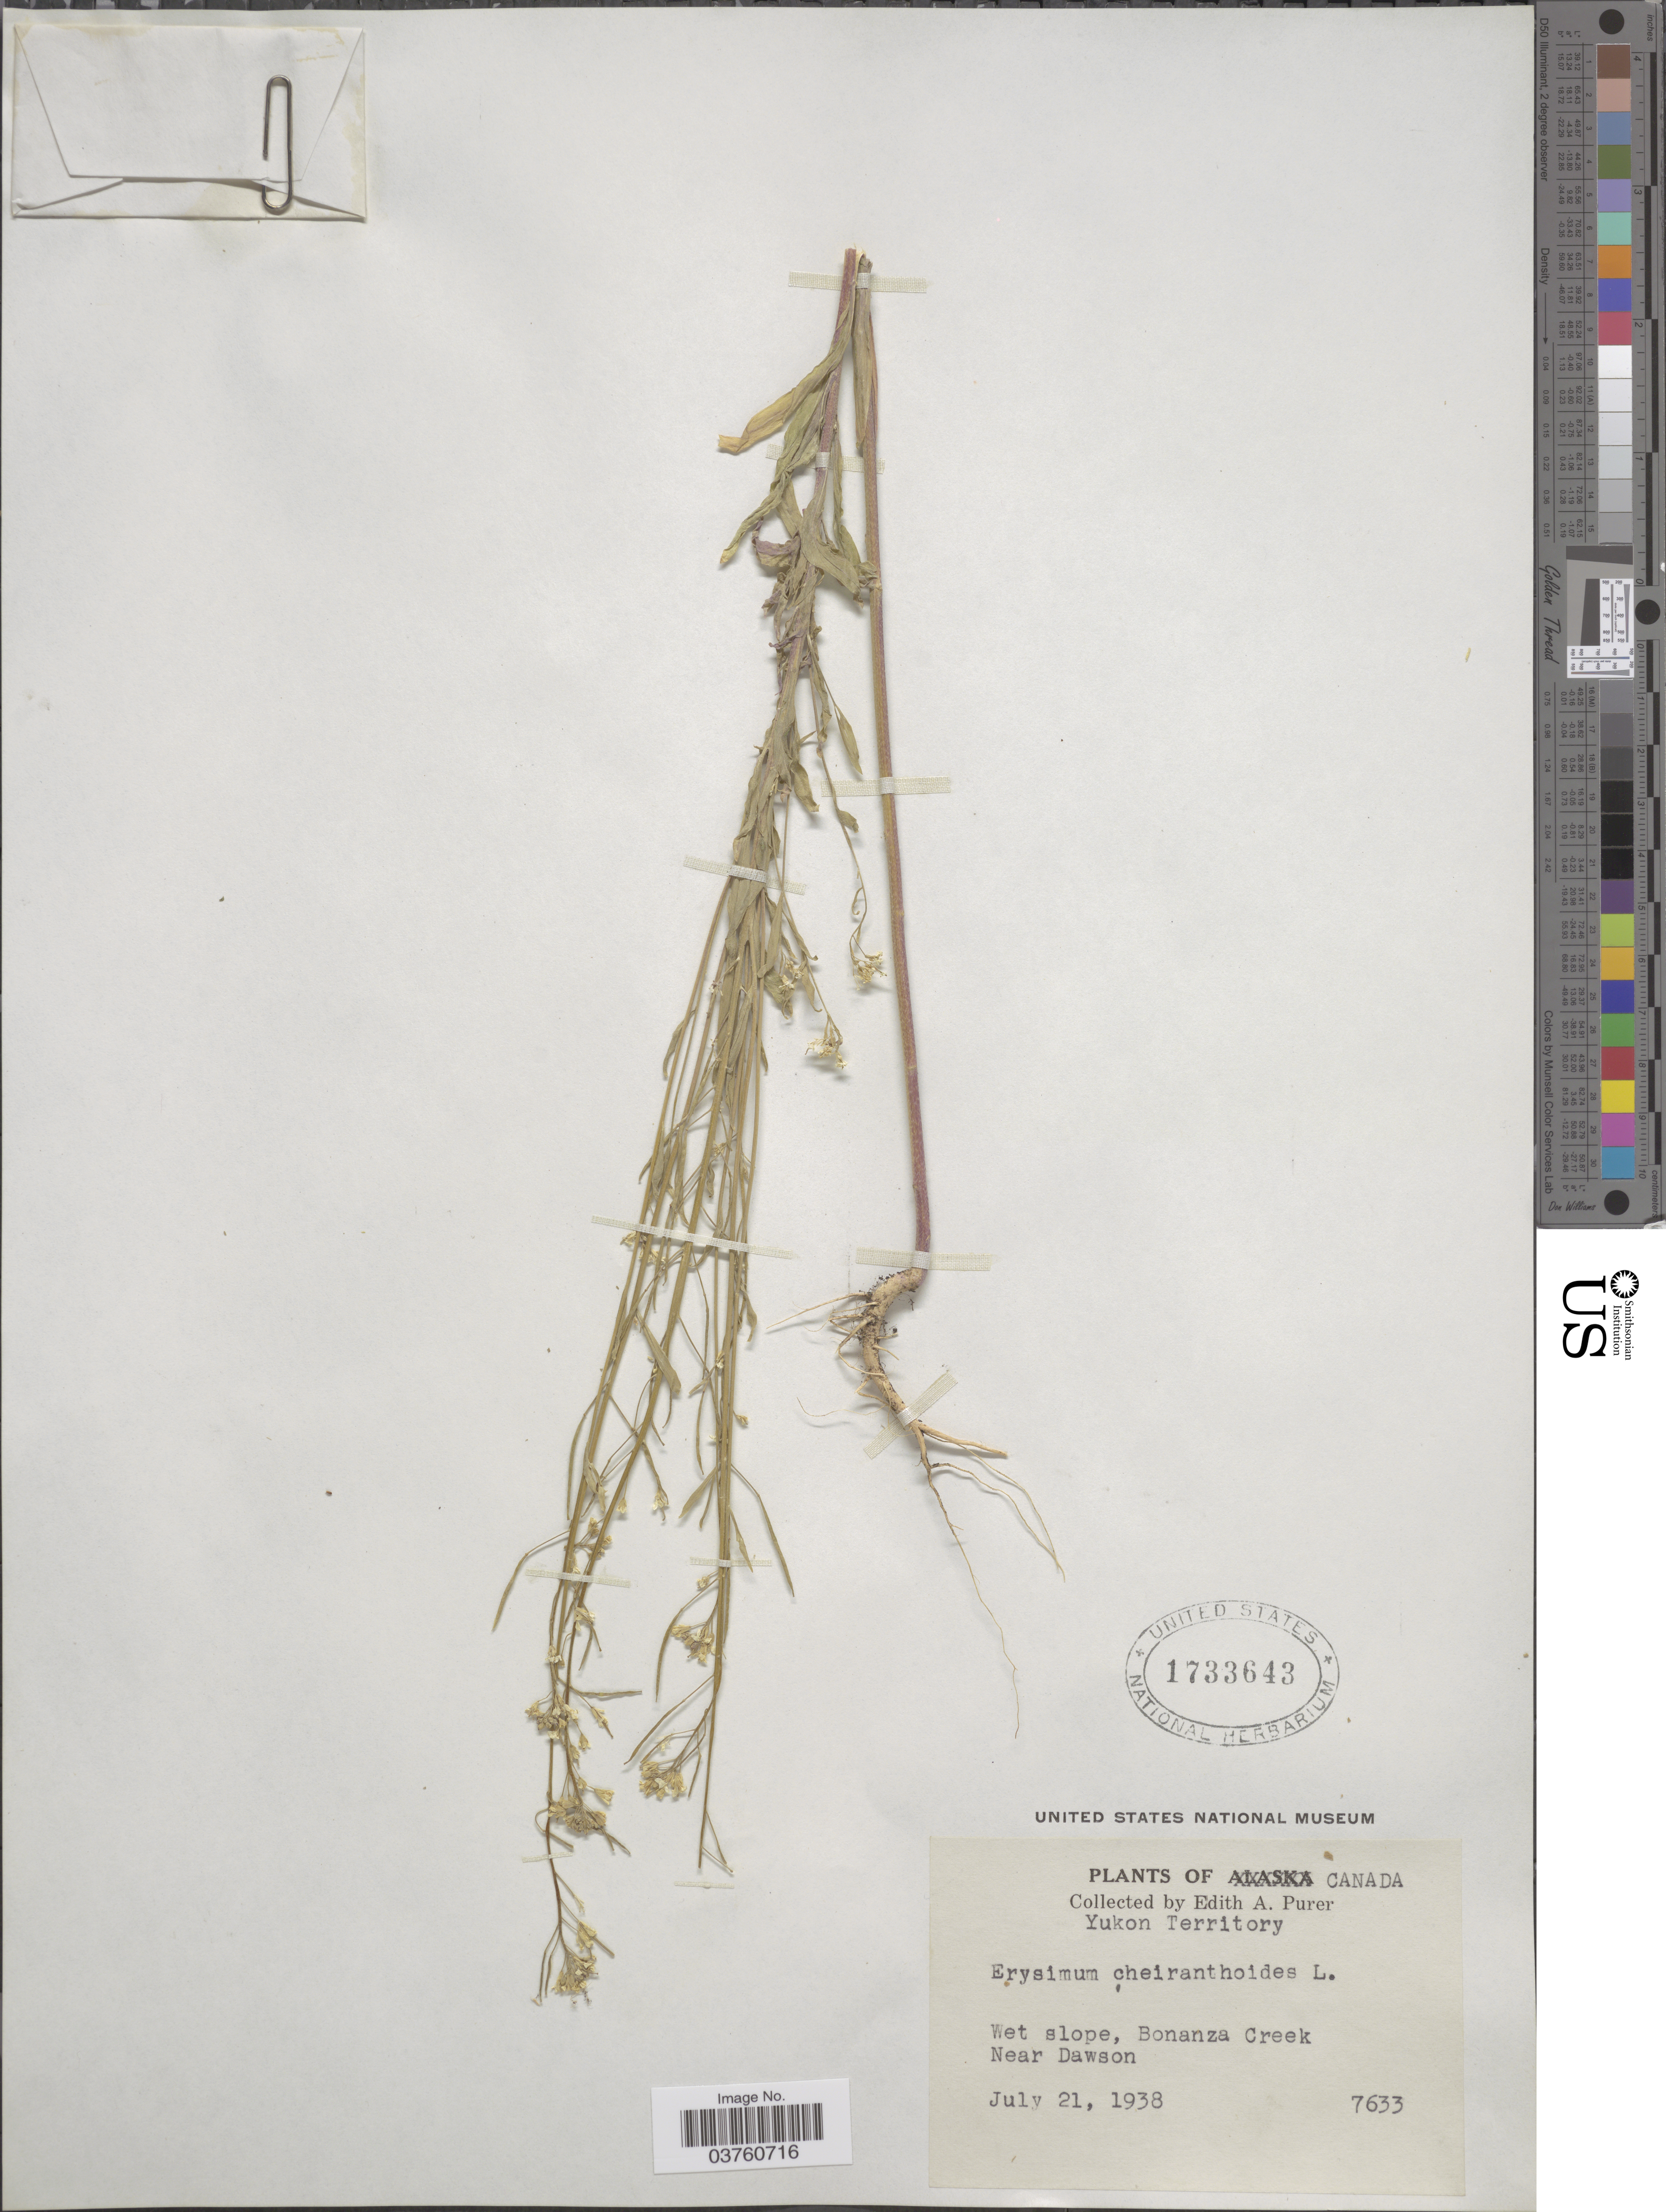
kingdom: Plantae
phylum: Tracheophyta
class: Magnoliopsida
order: Brassicales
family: Brassicaceae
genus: Erysimum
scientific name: Erysimum cheiranthoides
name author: L.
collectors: E. Purer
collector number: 7633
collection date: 1938-07-21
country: Canada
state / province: Yukon Territory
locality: Wet slope, Bonanza Creek. Near Dawson.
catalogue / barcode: US 1733643